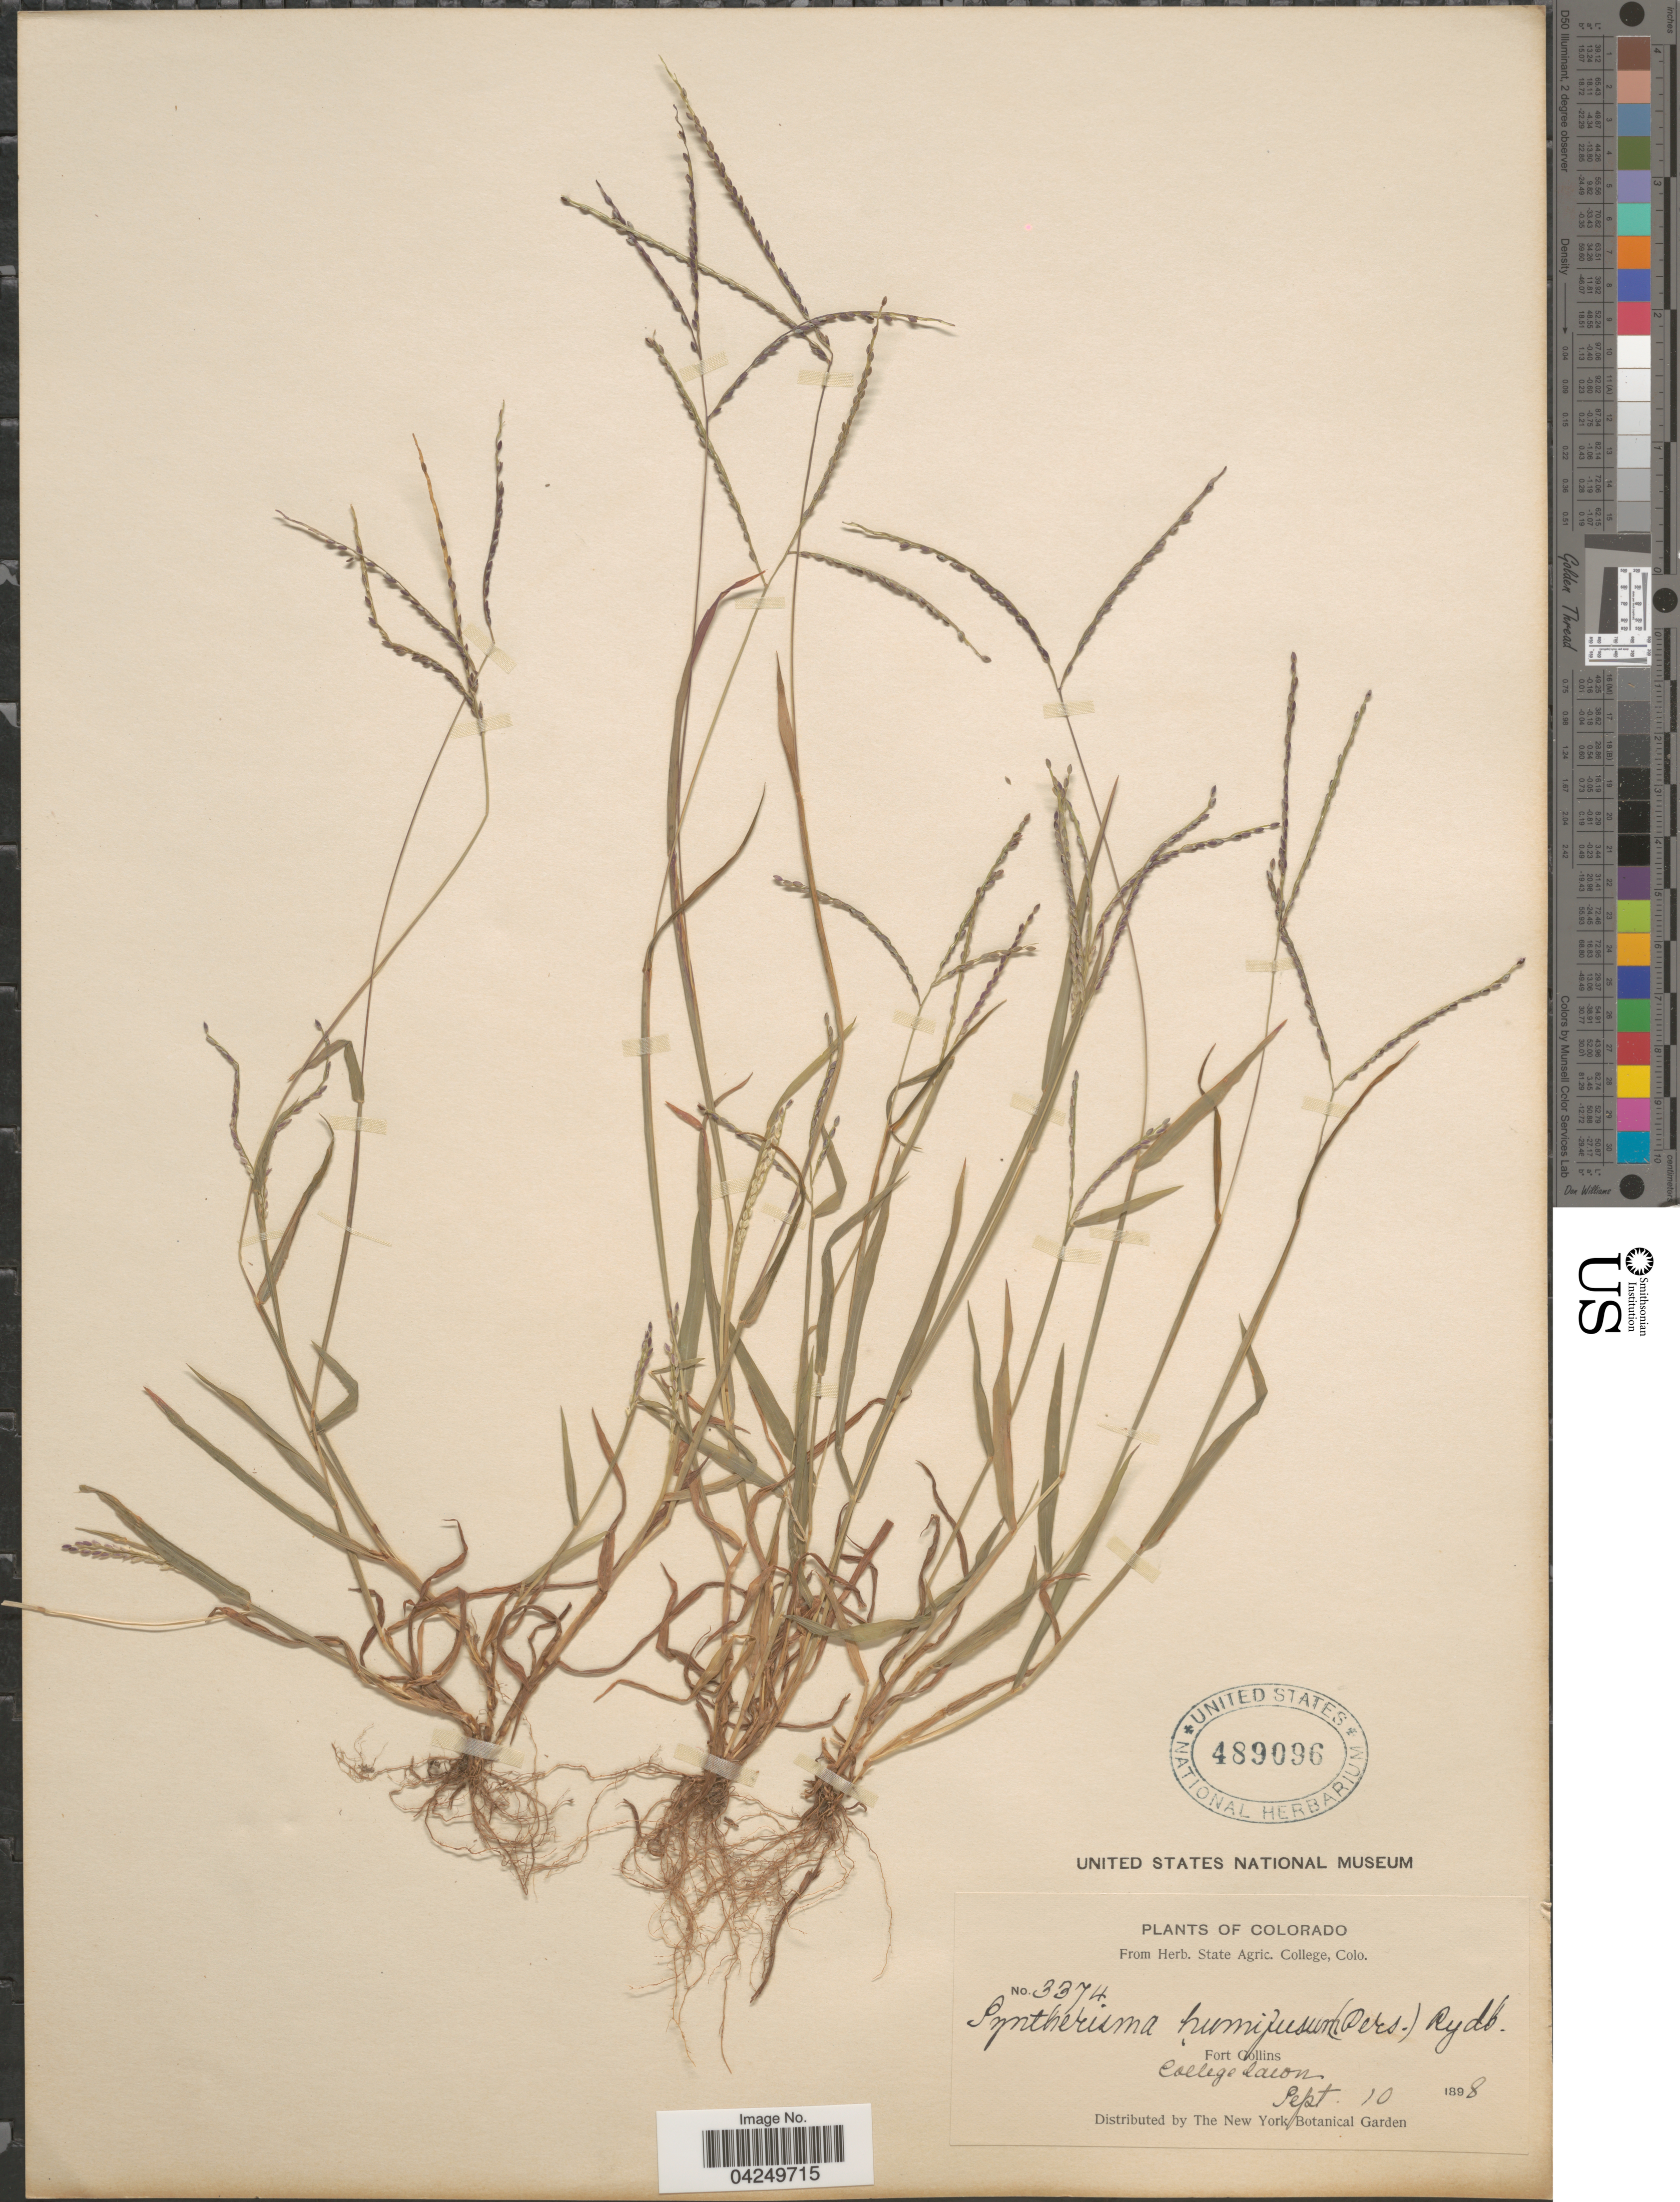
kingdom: Plantae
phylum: Tracheophyta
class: Liliopsida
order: Poales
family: Poaceae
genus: Digitaria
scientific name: Digitaria ischaemum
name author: (Schreber) Schreber ex Muhl.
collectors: ex herb. State Agric. College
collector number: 3374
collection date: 1898-09-10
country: United States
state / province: Colorado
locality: Fort Collins. College lawn.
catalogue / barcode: US 489096